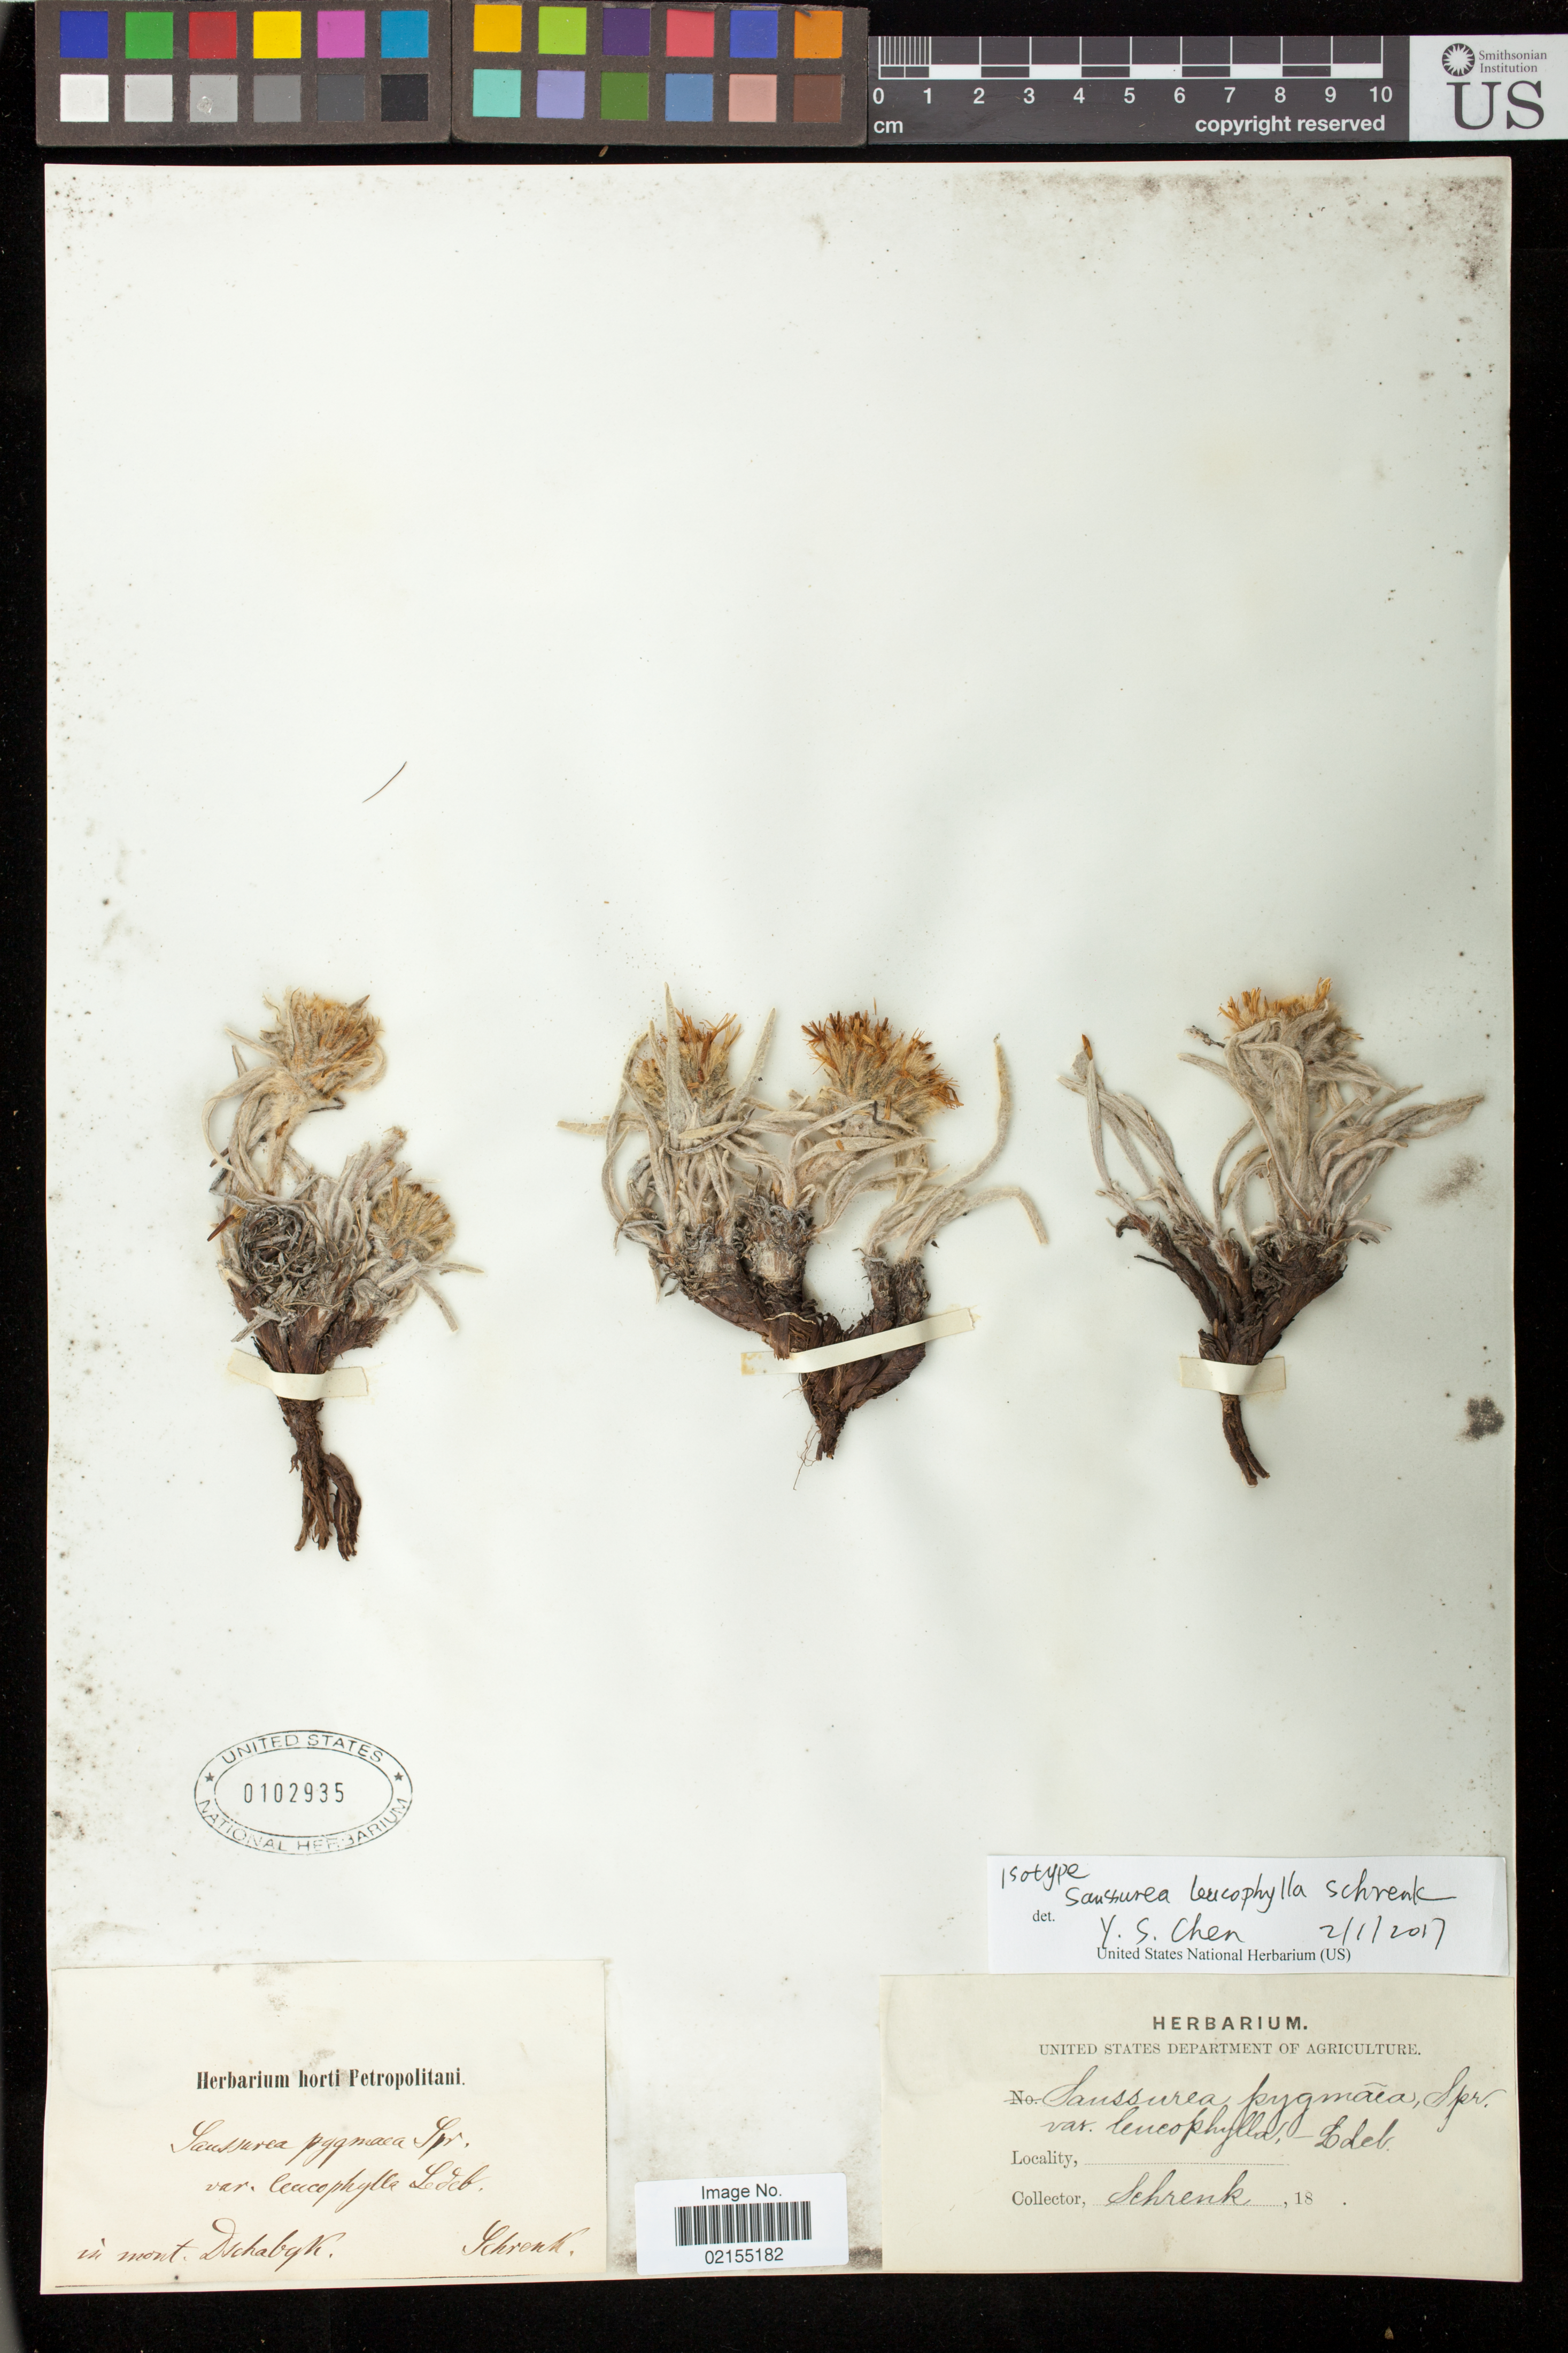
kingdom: Plantae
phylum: Tracheophyta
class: Magnoliopsida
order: Asterales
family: Asteraceae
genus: Saussurea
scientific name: Saussurea leucophylla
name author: Schrenk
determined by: Chen, Yousheng S.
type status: Type Collection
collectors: A. G. von Schrenk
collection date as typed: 18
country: Kazakhstan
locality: In mont. Dschabyk [NY duplicate: "Dchabyk, Soongaria" = Songarei, Dzungaria]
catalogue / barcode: US 102935